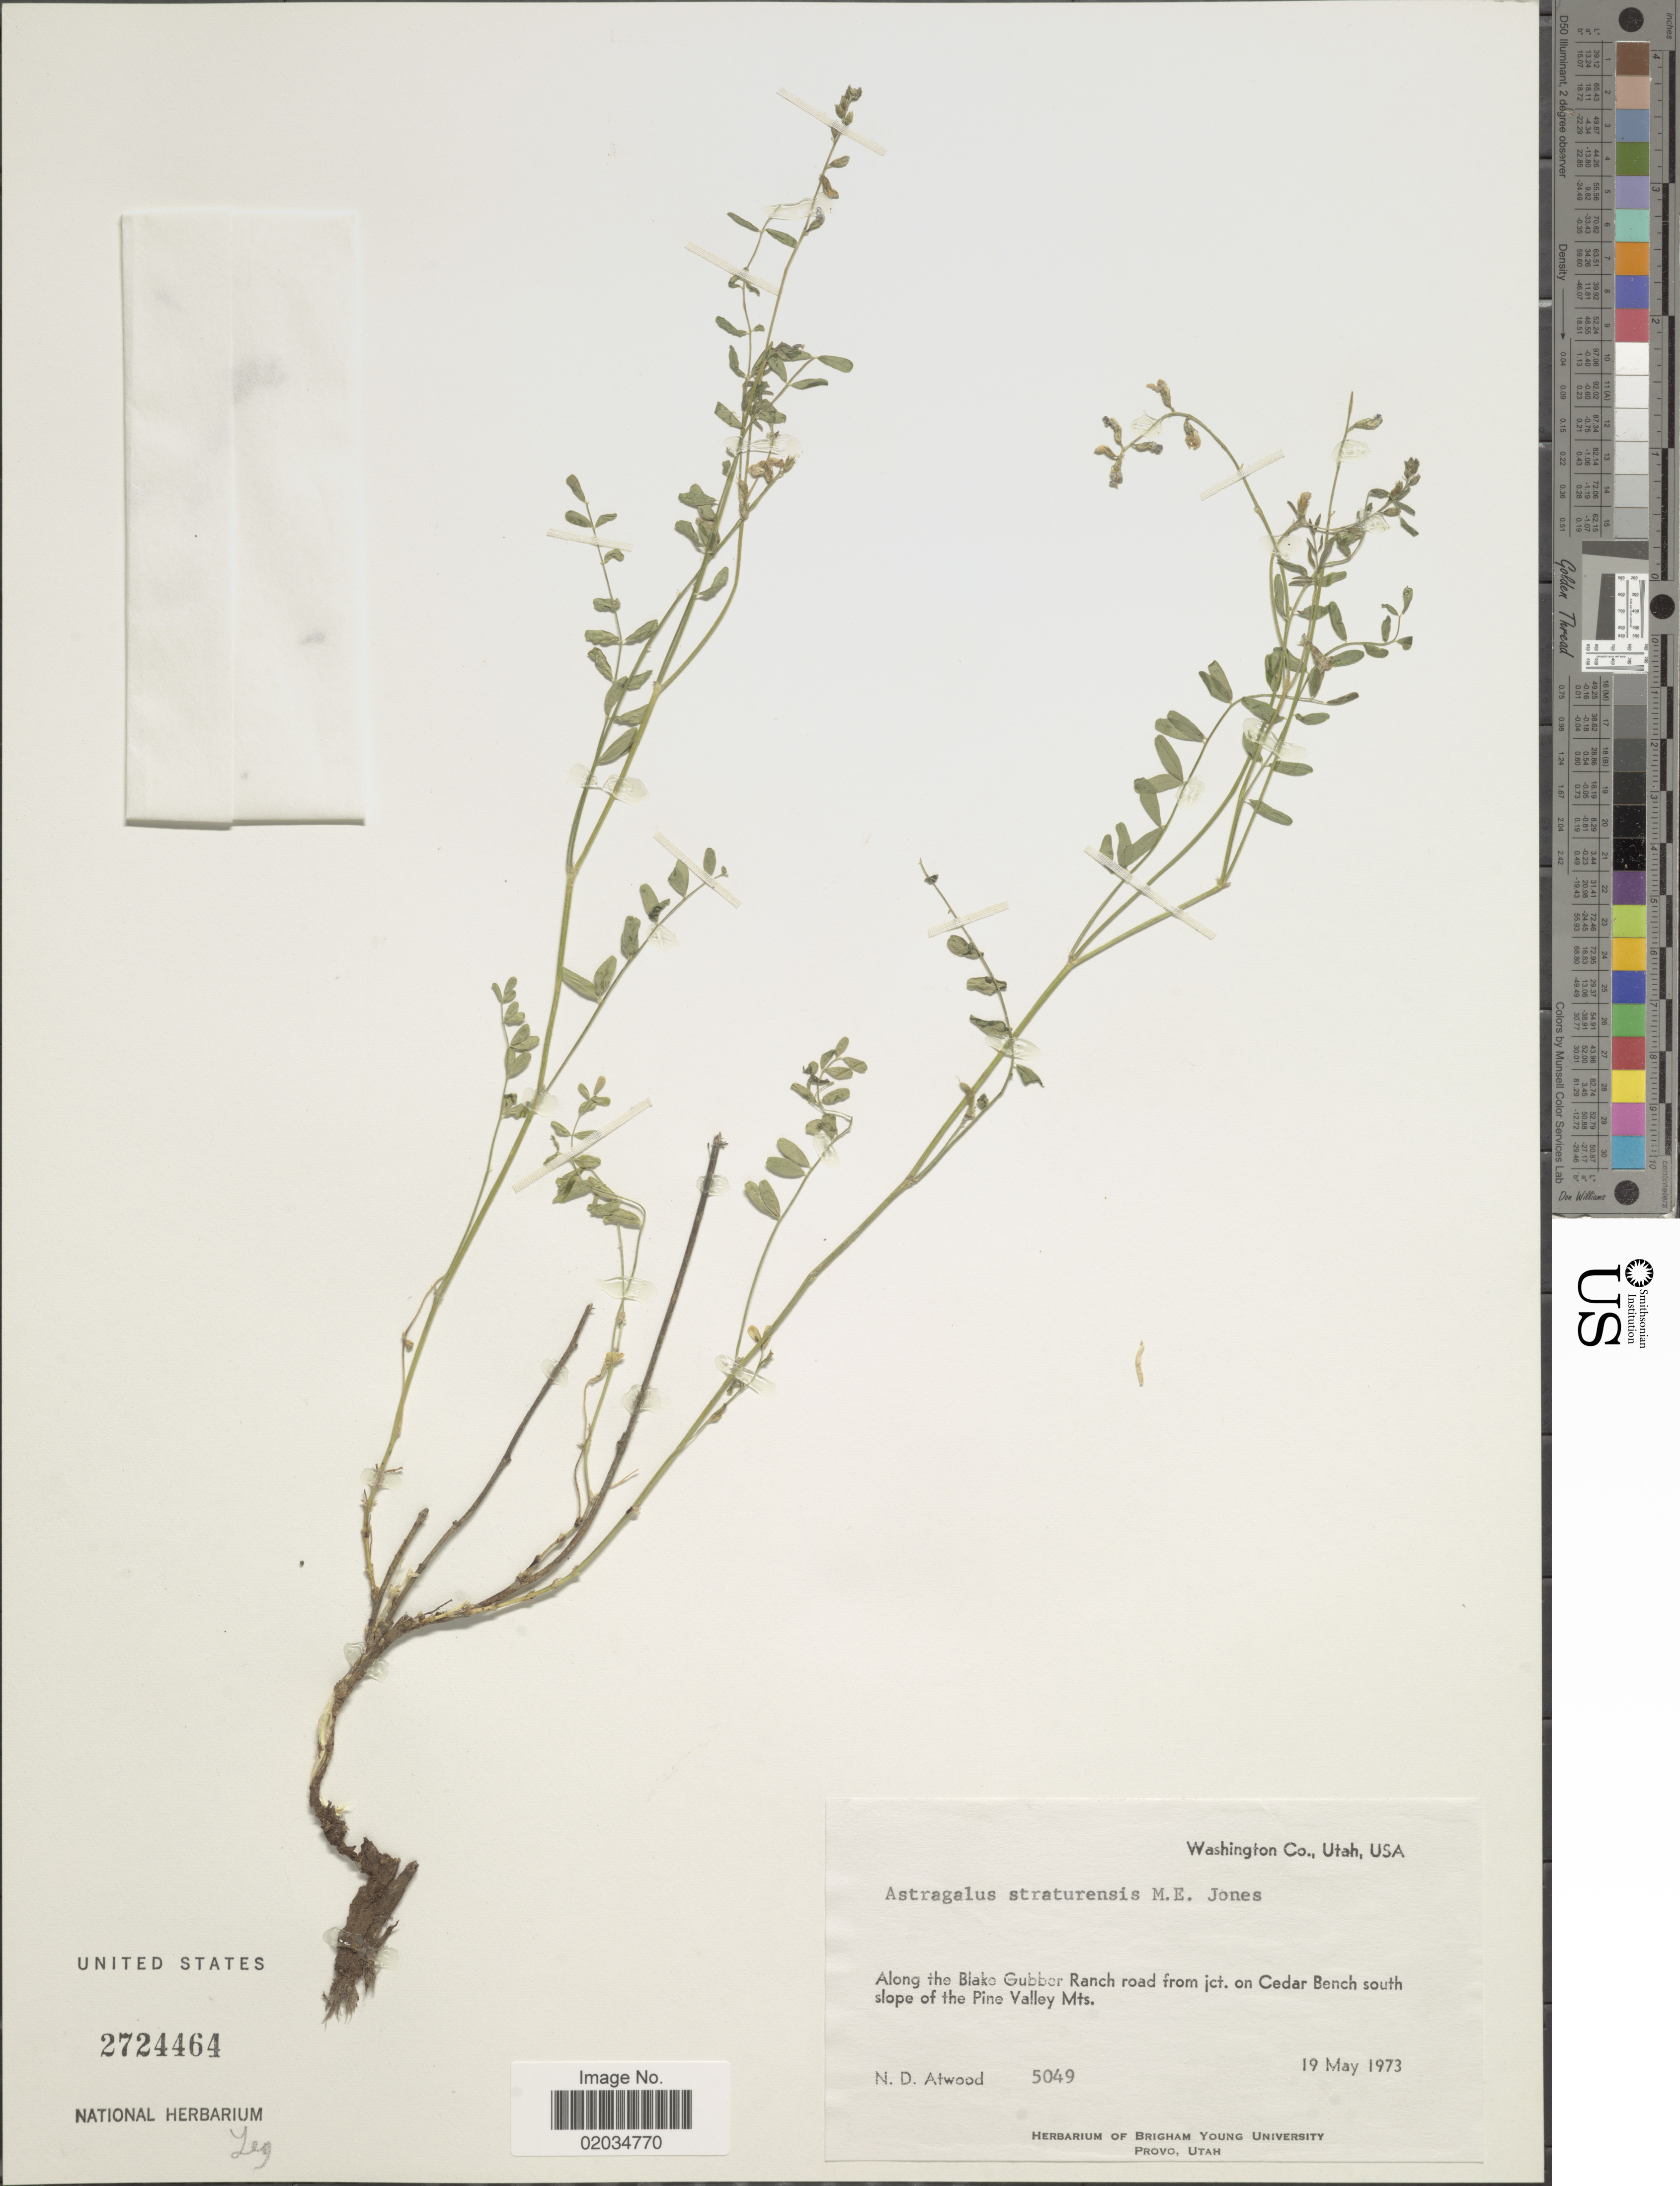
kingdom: Plantae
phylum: Tracheophyta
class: Magnoliopsida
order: Fabales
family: Fabaceae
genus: Astragalus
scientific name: Astragalus straturensis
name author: M.E. Jones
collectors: N. Atwood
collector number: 5049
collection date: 1973-05-19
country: United States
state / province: Utah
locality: Washington Co. Along the Blake Gubber Ranch road from jct. on Cedar Bench south slope of the Pine Valley Mts.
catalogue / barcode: US 2724464